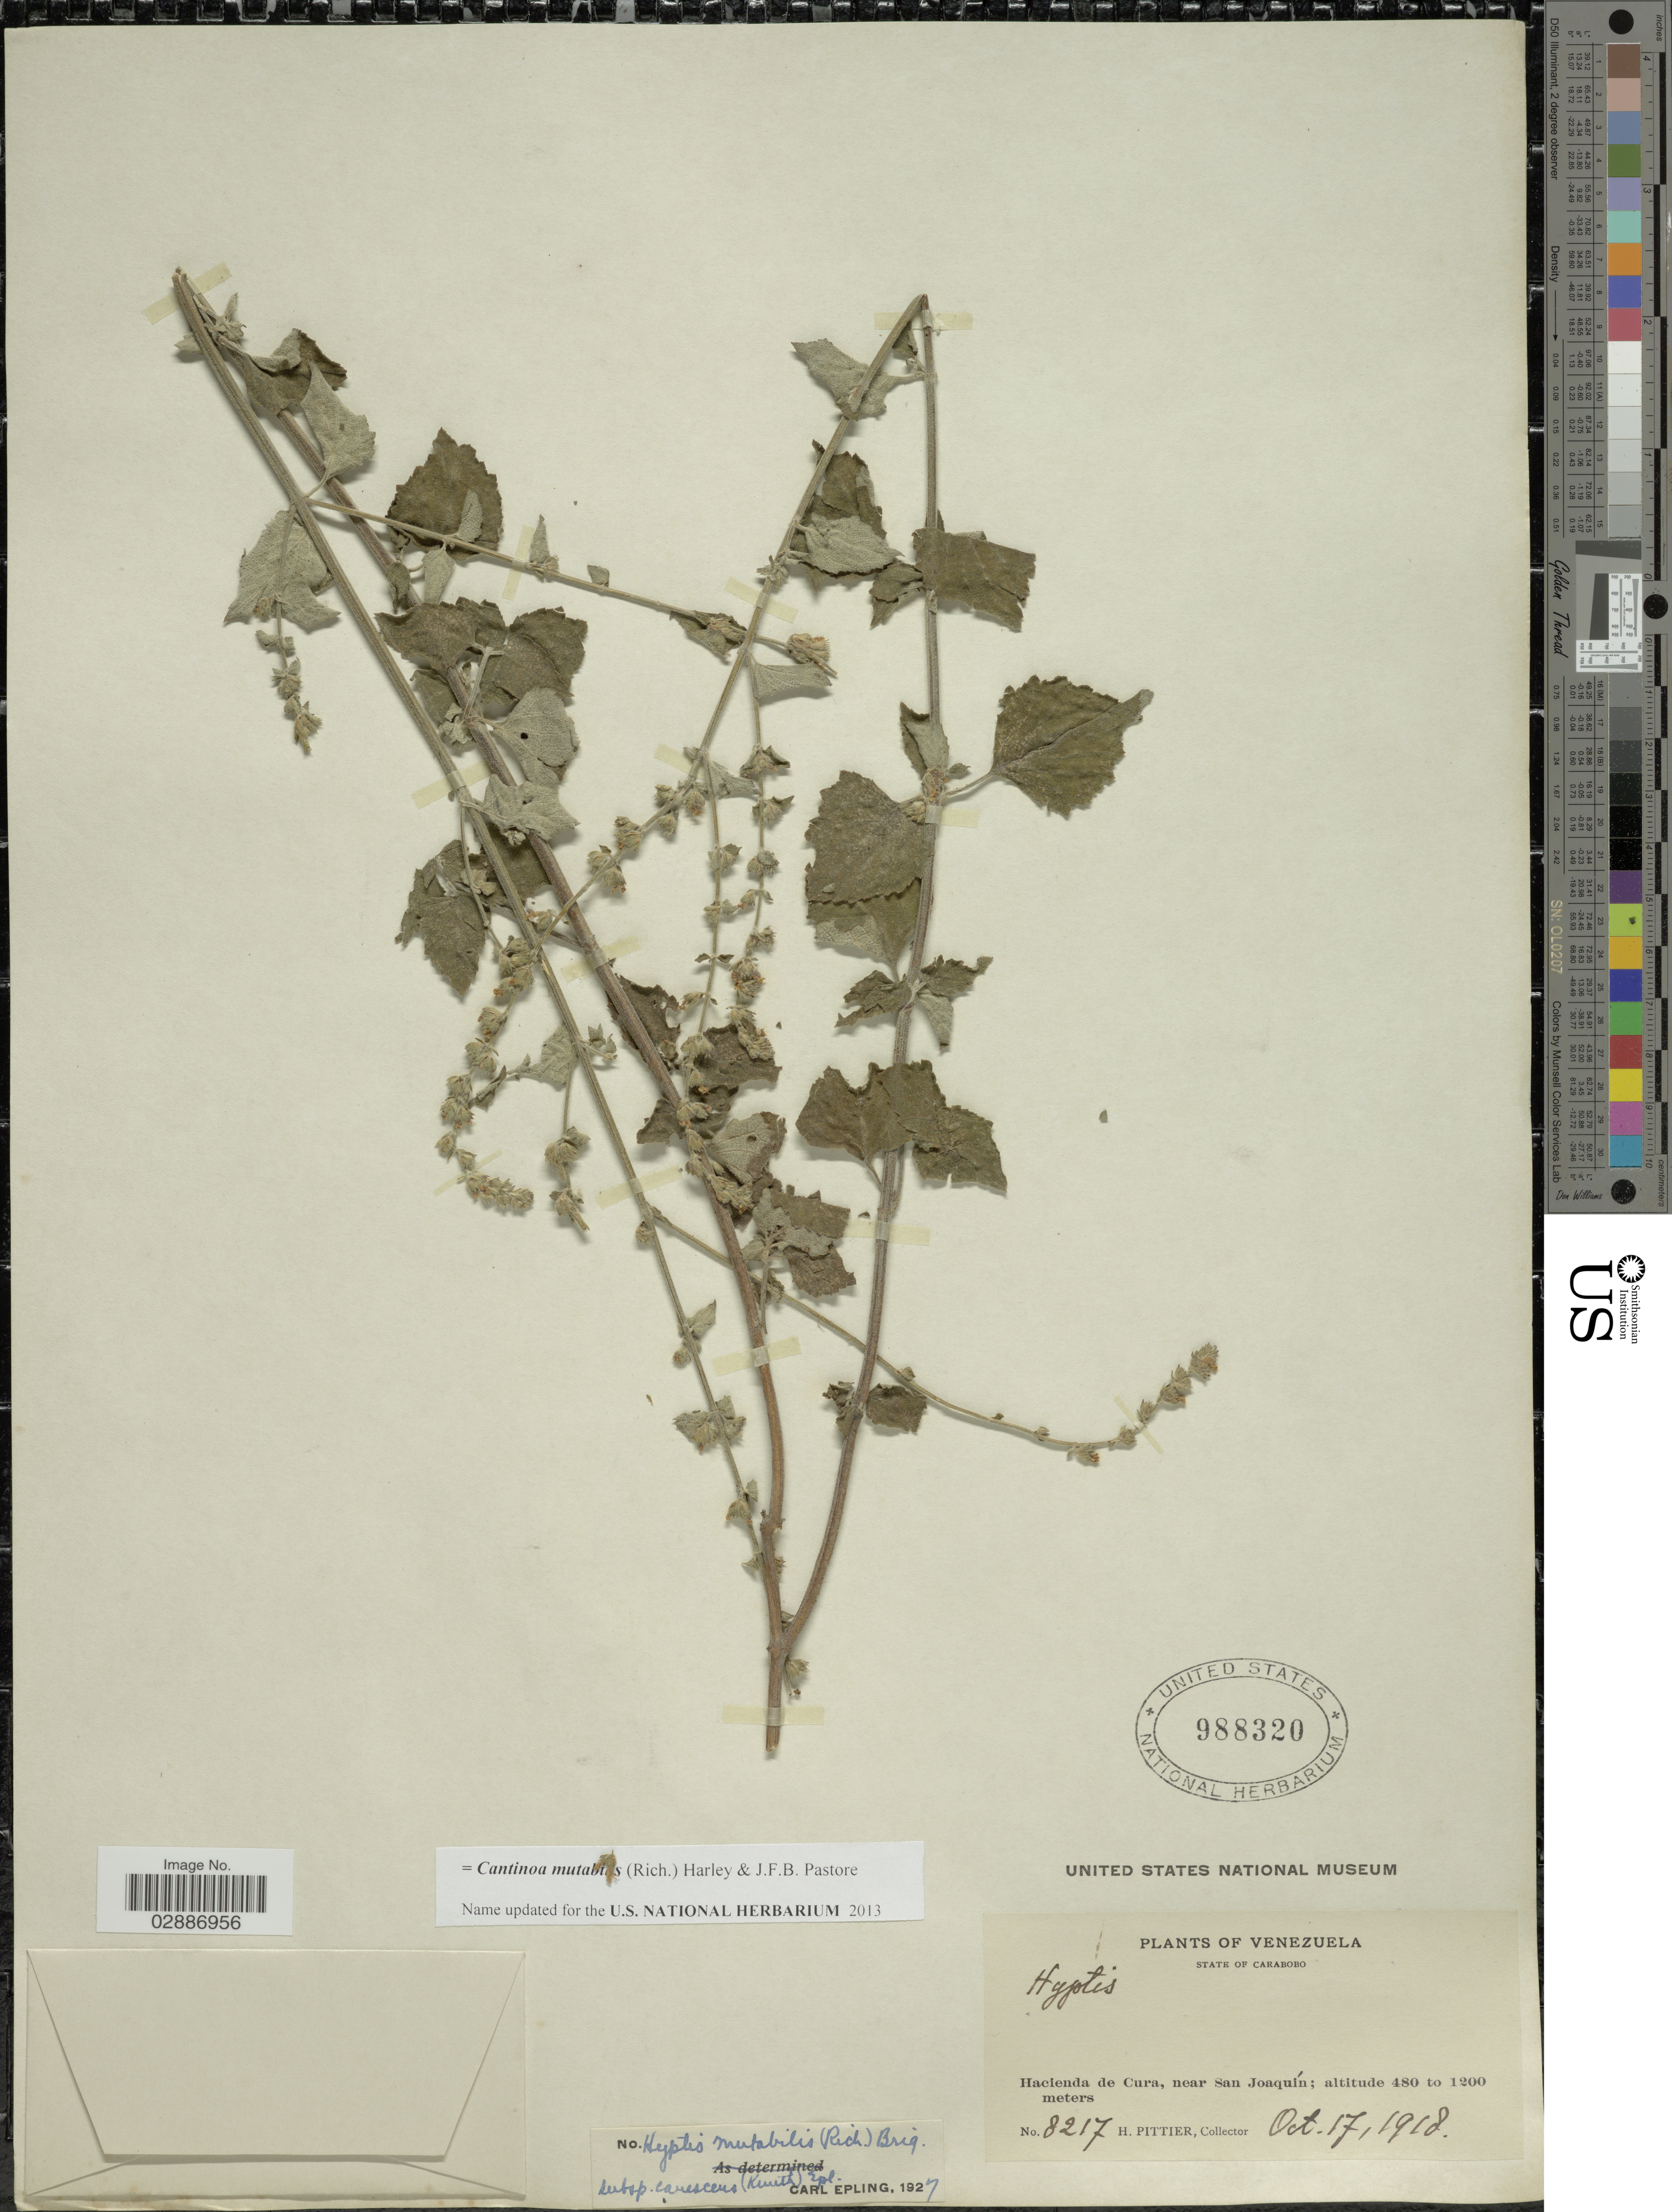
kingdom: Plantae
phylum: Tracheophyta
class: Magnoliopsida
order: Lamiales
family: Lamiaceae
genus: Cantinoa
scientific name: Cantinoa mutabilis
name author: (Epling) Harley & J.F.B. Pastore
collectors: H. F. Pittier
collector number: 8217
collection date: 1918-10-17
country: Venezuela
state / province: Carabobo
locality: Hacienda de Cura, near San Joaquín.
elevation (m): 480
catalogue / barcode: US 988320